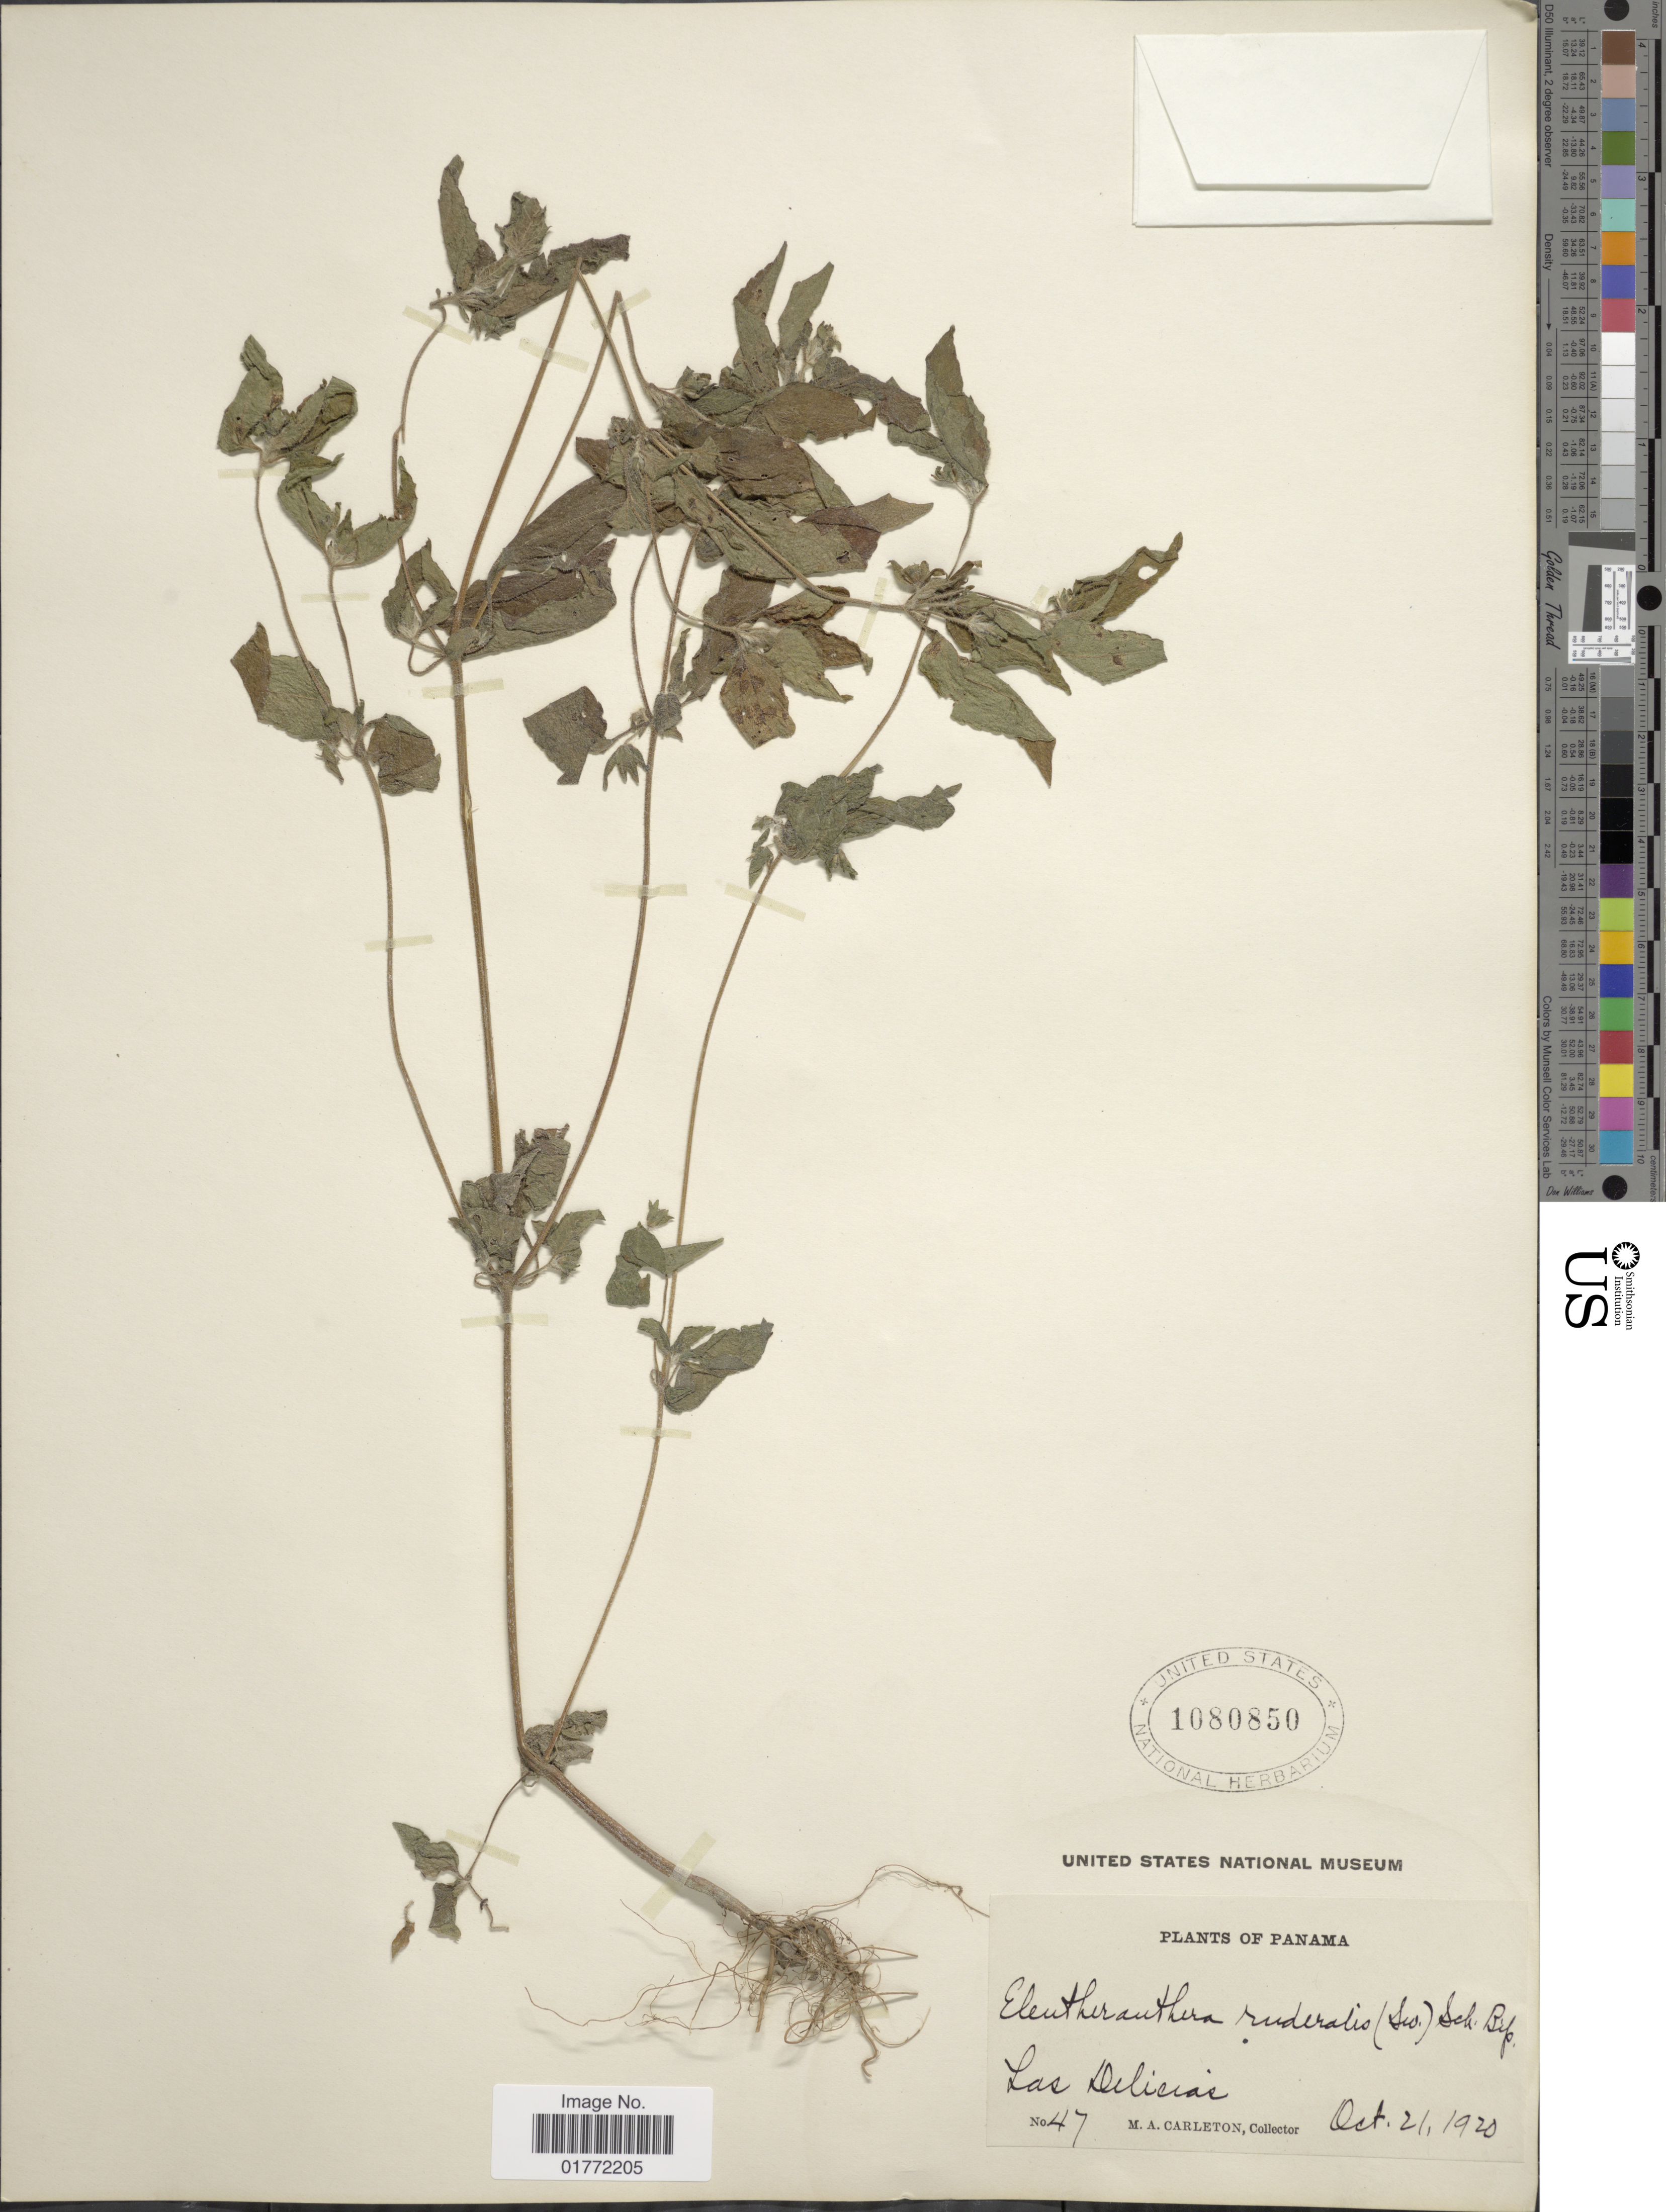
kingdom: Plantae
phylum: Tracheophyta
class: Magnoliopsida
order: Asterales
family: Asteraceae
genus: Eleutheranthera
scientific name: Eleutheranthera ruderalis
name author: (Sw.) Sch. Bip.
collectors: M. A. Carleton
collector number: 47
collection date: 1920-10-21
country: Panama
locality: Las Delicias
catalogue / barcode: US 1080850